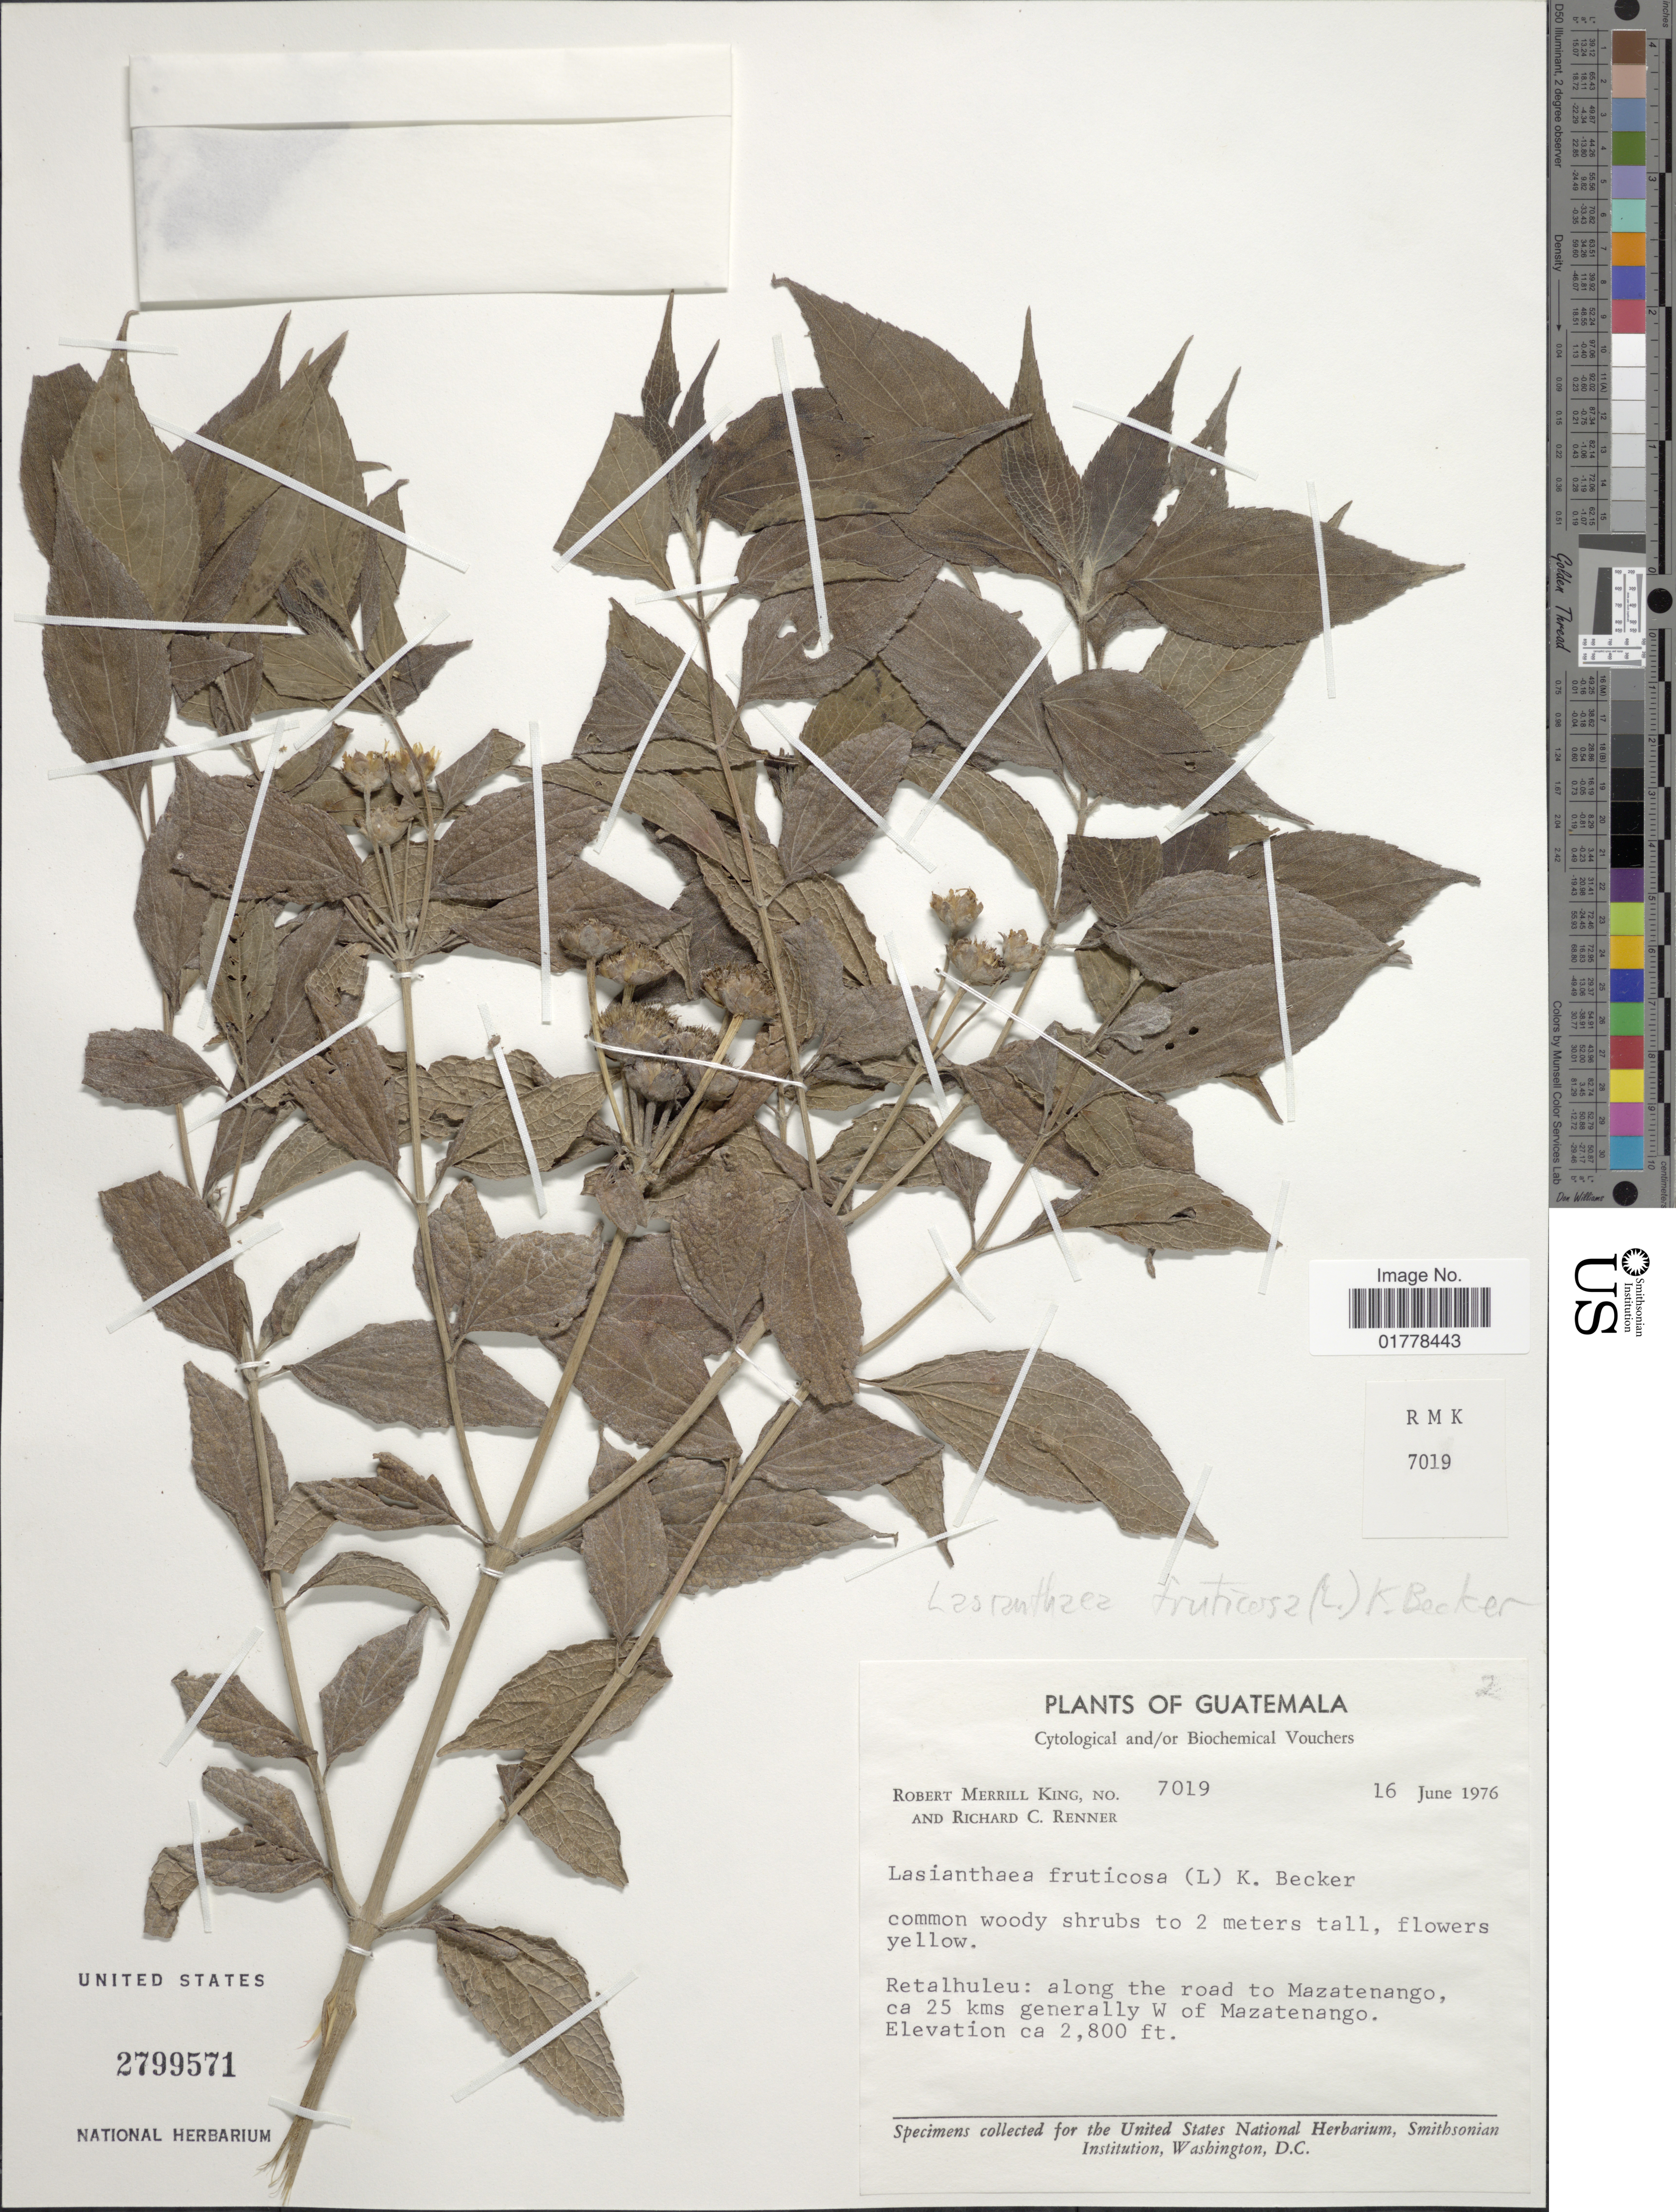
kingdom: Plantae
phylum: Tracheophyta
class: Magnoliopsida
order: Asterales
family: Asteraceae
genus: Lasianthaea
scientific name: Lasianthaea fruticosa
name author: (L.) K.M. Becker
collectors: R. M. King & R. C. Renner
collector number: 7019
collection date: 1976-06-16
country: Guatemala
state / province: Retalhuleu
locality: Retalhuleu: along the road to Mazatenango, ca 25 kms generally W of Mazatenango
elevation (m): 853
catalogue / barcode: US 2799571